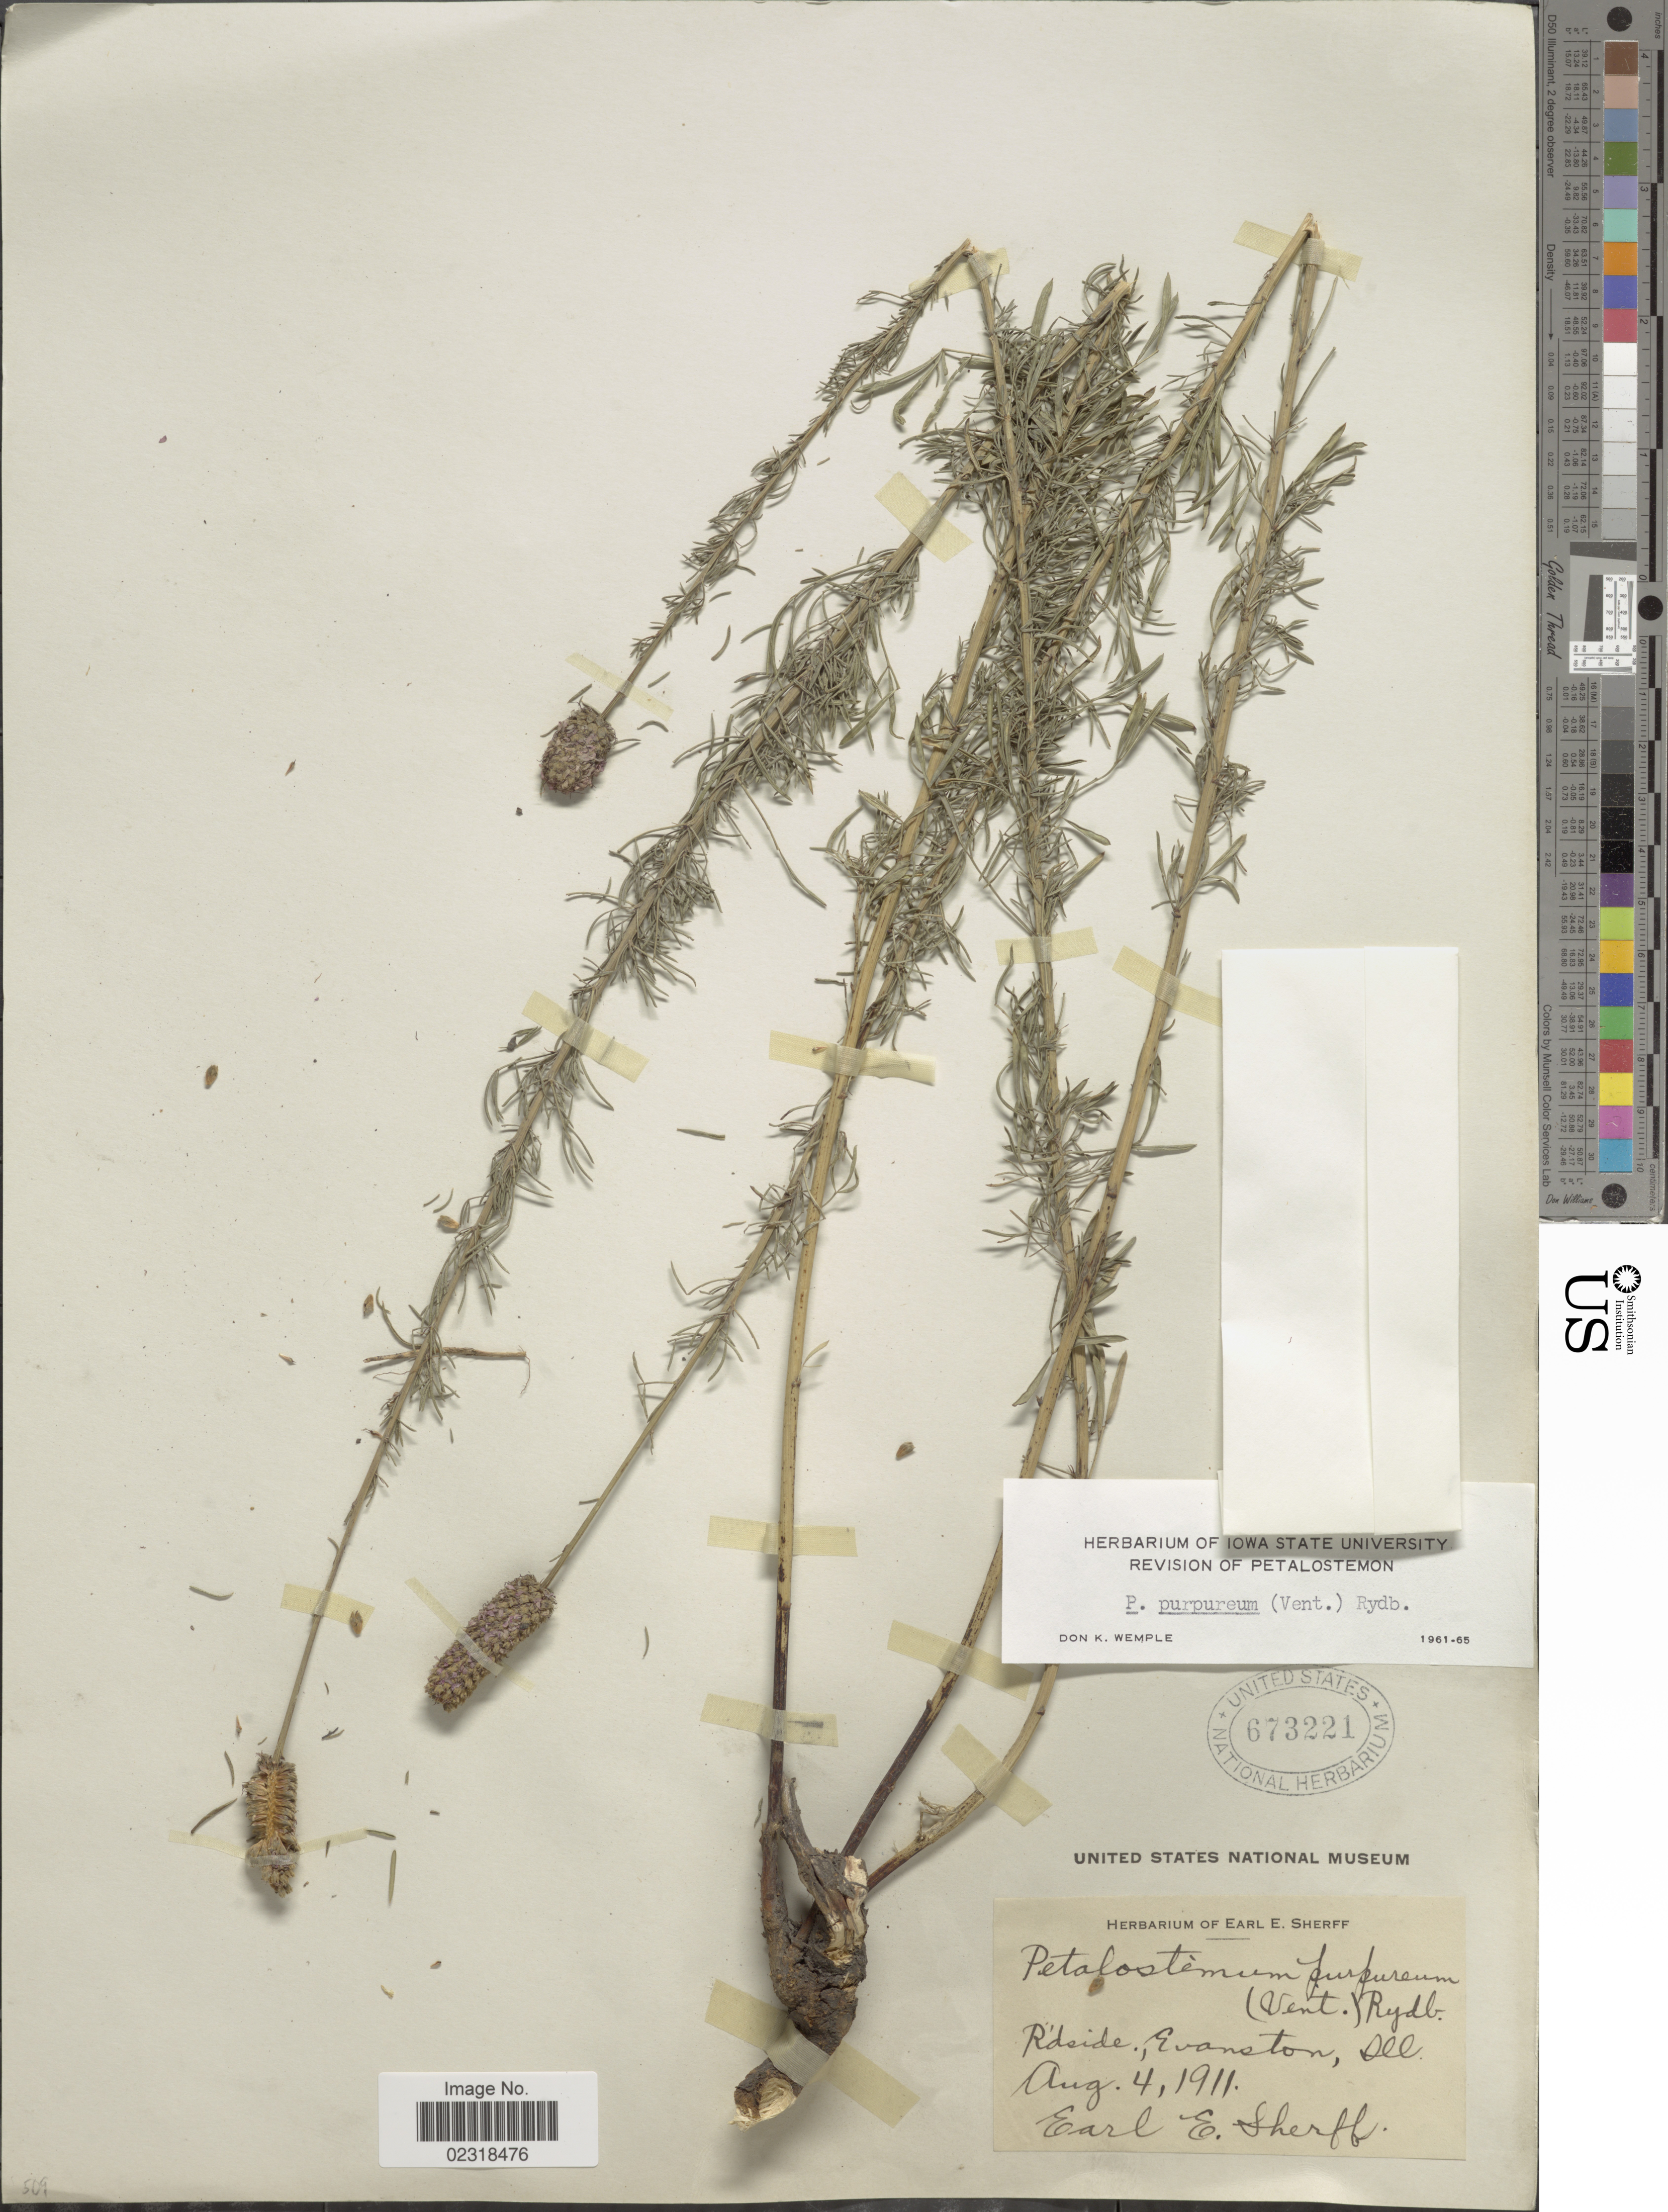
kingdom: Plantae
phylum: Tracheophyta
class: Magnoliopsida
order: Fabales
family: Fabaceae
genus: Dalea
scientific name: Dalea purpurea var. purpurea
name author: Vent.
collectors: E. E. Sherff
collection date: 1911-08-04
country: United States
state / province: Illinois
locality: Roadside, Evanston, Ill.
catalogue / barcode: US 673221